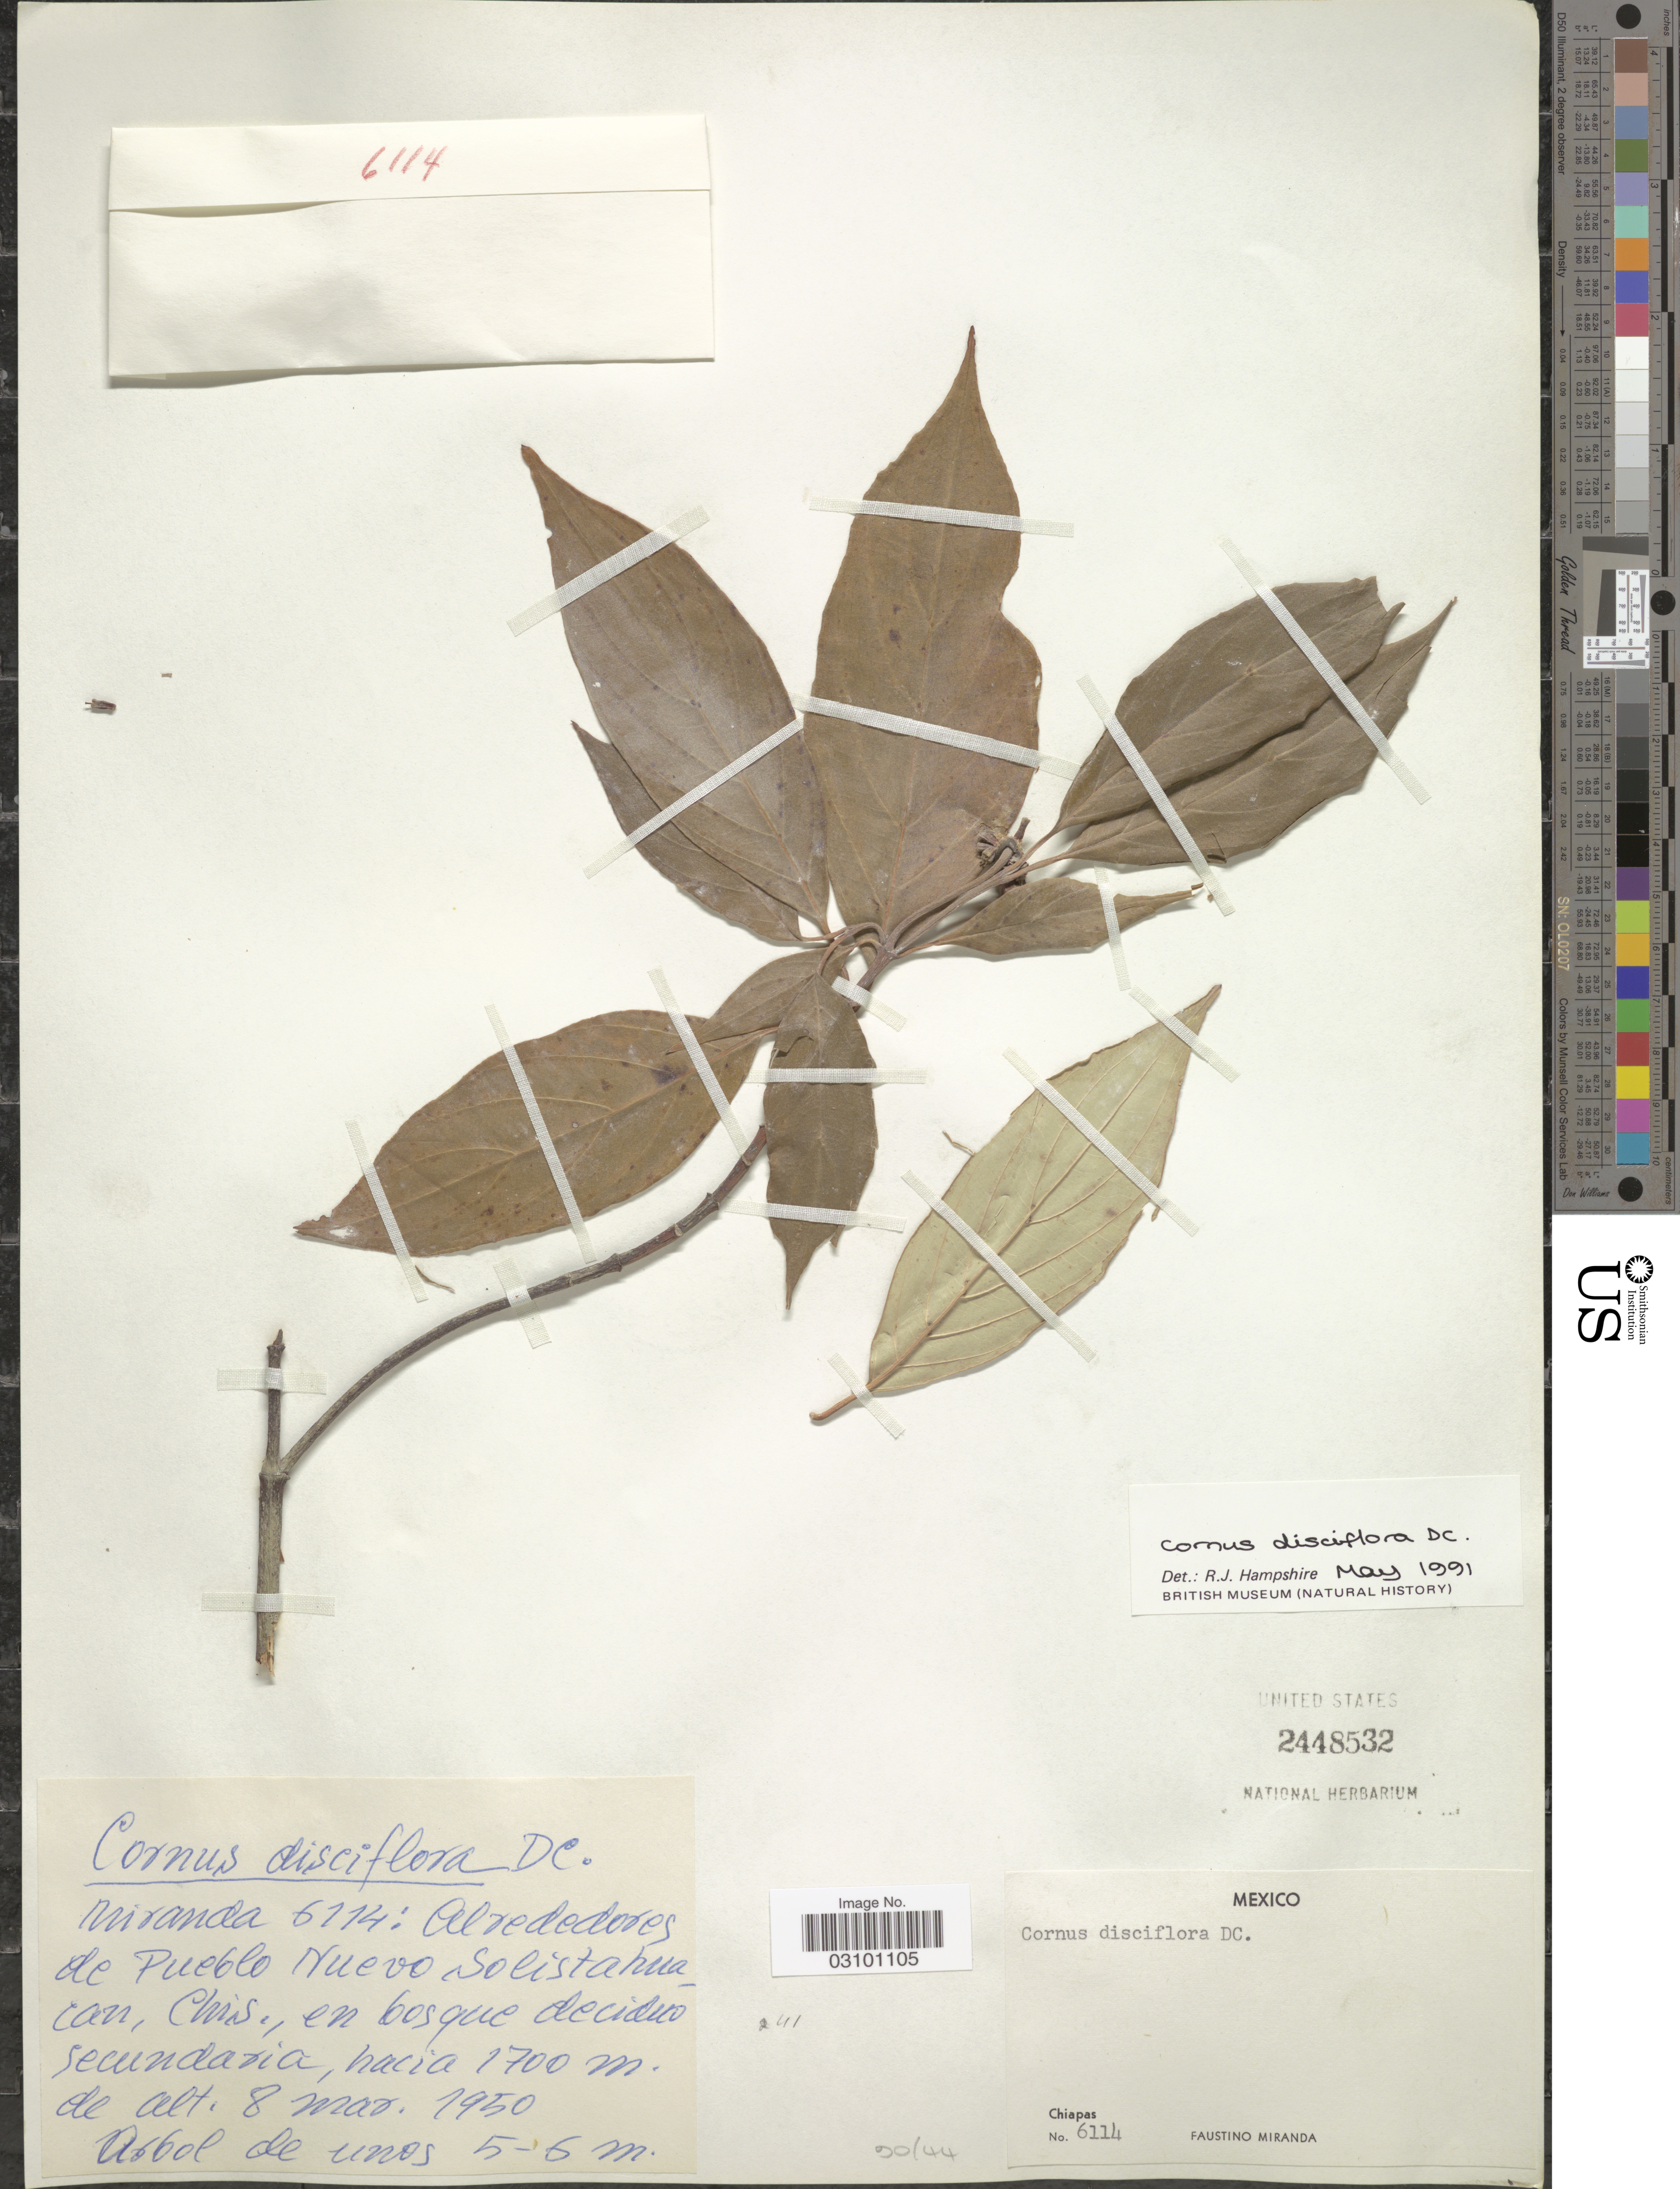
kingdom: Plantae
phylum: Tracheophyta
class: Magnoliopsida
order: Cornales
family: Cornaceae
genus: Cornus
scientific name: Cornus disciflora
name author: Moc. & Sessé ex DC.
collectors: F. Miranda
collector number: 6114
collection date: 1950-03-08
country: Mexico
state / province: Chiapas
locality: Alrededores de Pueblo Nuevo Solistahuacan, Chis.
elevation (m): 1700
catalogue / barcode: US 2448532